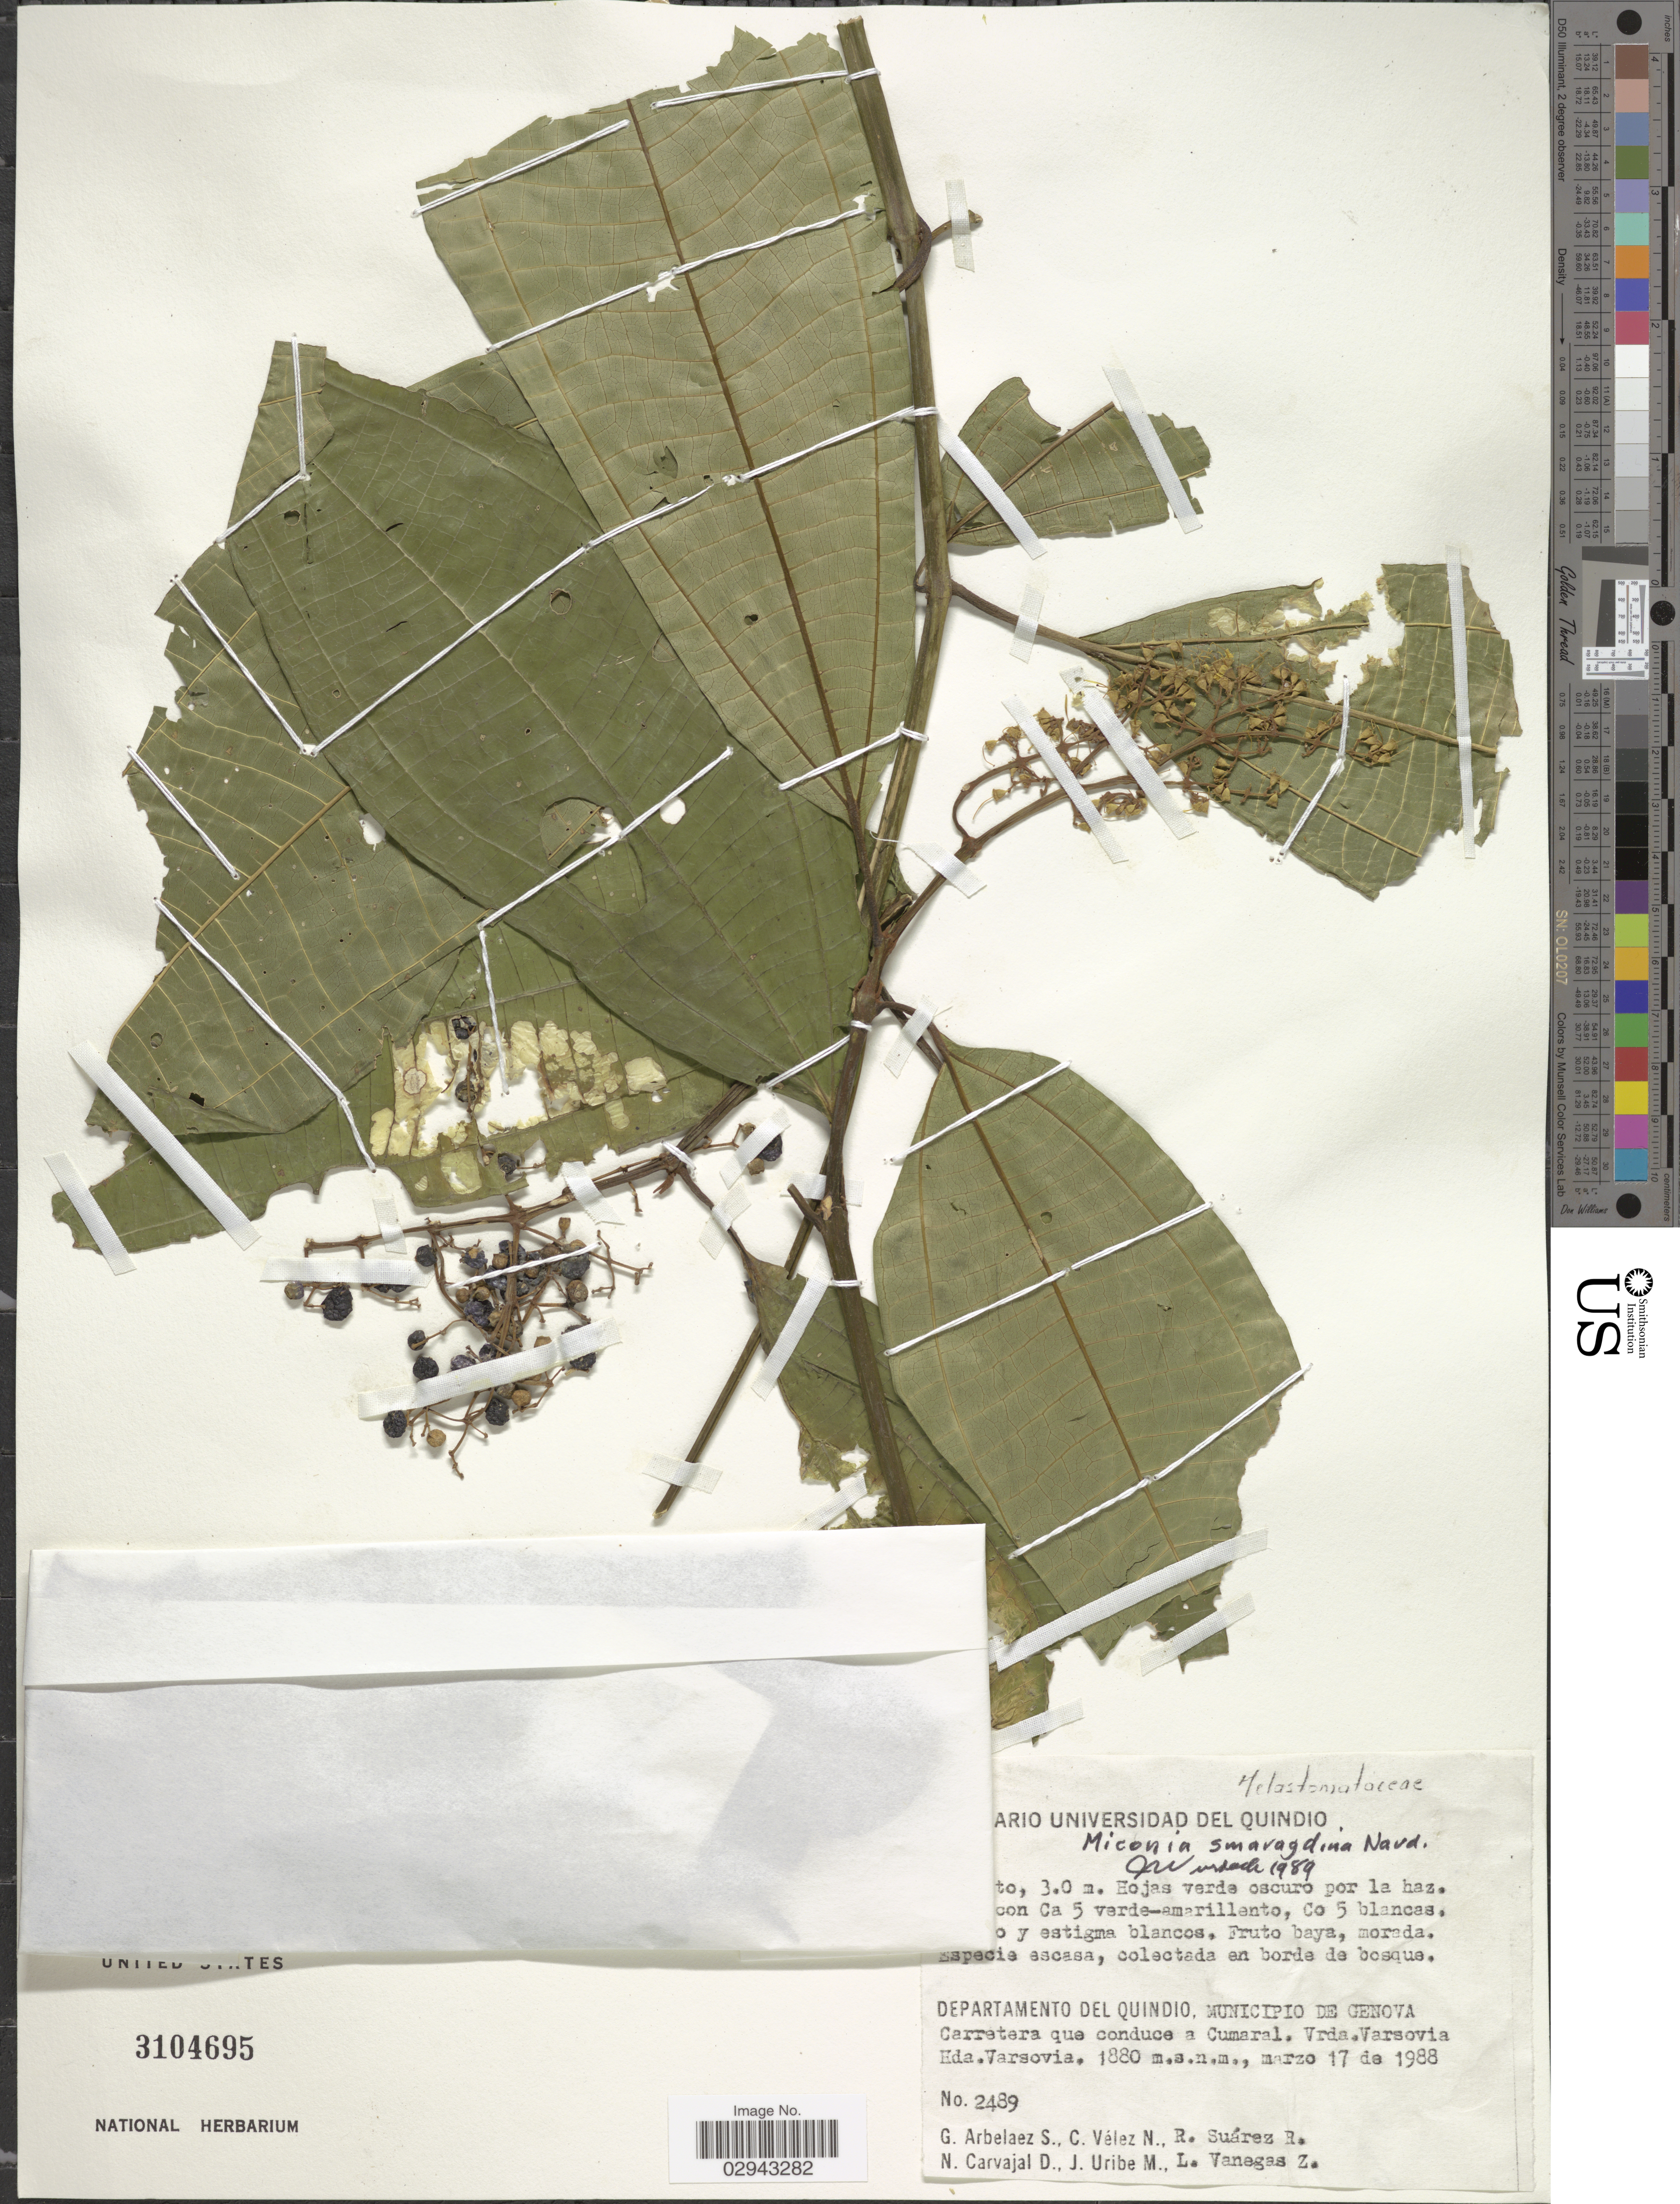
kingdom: Plantae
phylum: Tracheophyta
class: Magnoliopsida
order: Myrtales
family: Melastomataceae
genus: Miconia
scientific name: Miconia smaragdina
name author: Naudin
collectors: G. Arbelaez S., C. Vélez N., R. Suarez-R., N. Carvajal D. & et al.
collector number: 2489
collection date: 1988-03-17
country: Colombia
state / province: Quindío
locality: Departamento del Quindio. Municipio de Genova. Carretera que conduce a Cumaral. Vrda. Varsovia. Hda. Varsovia.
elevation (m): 1880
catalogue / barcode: US 3104695